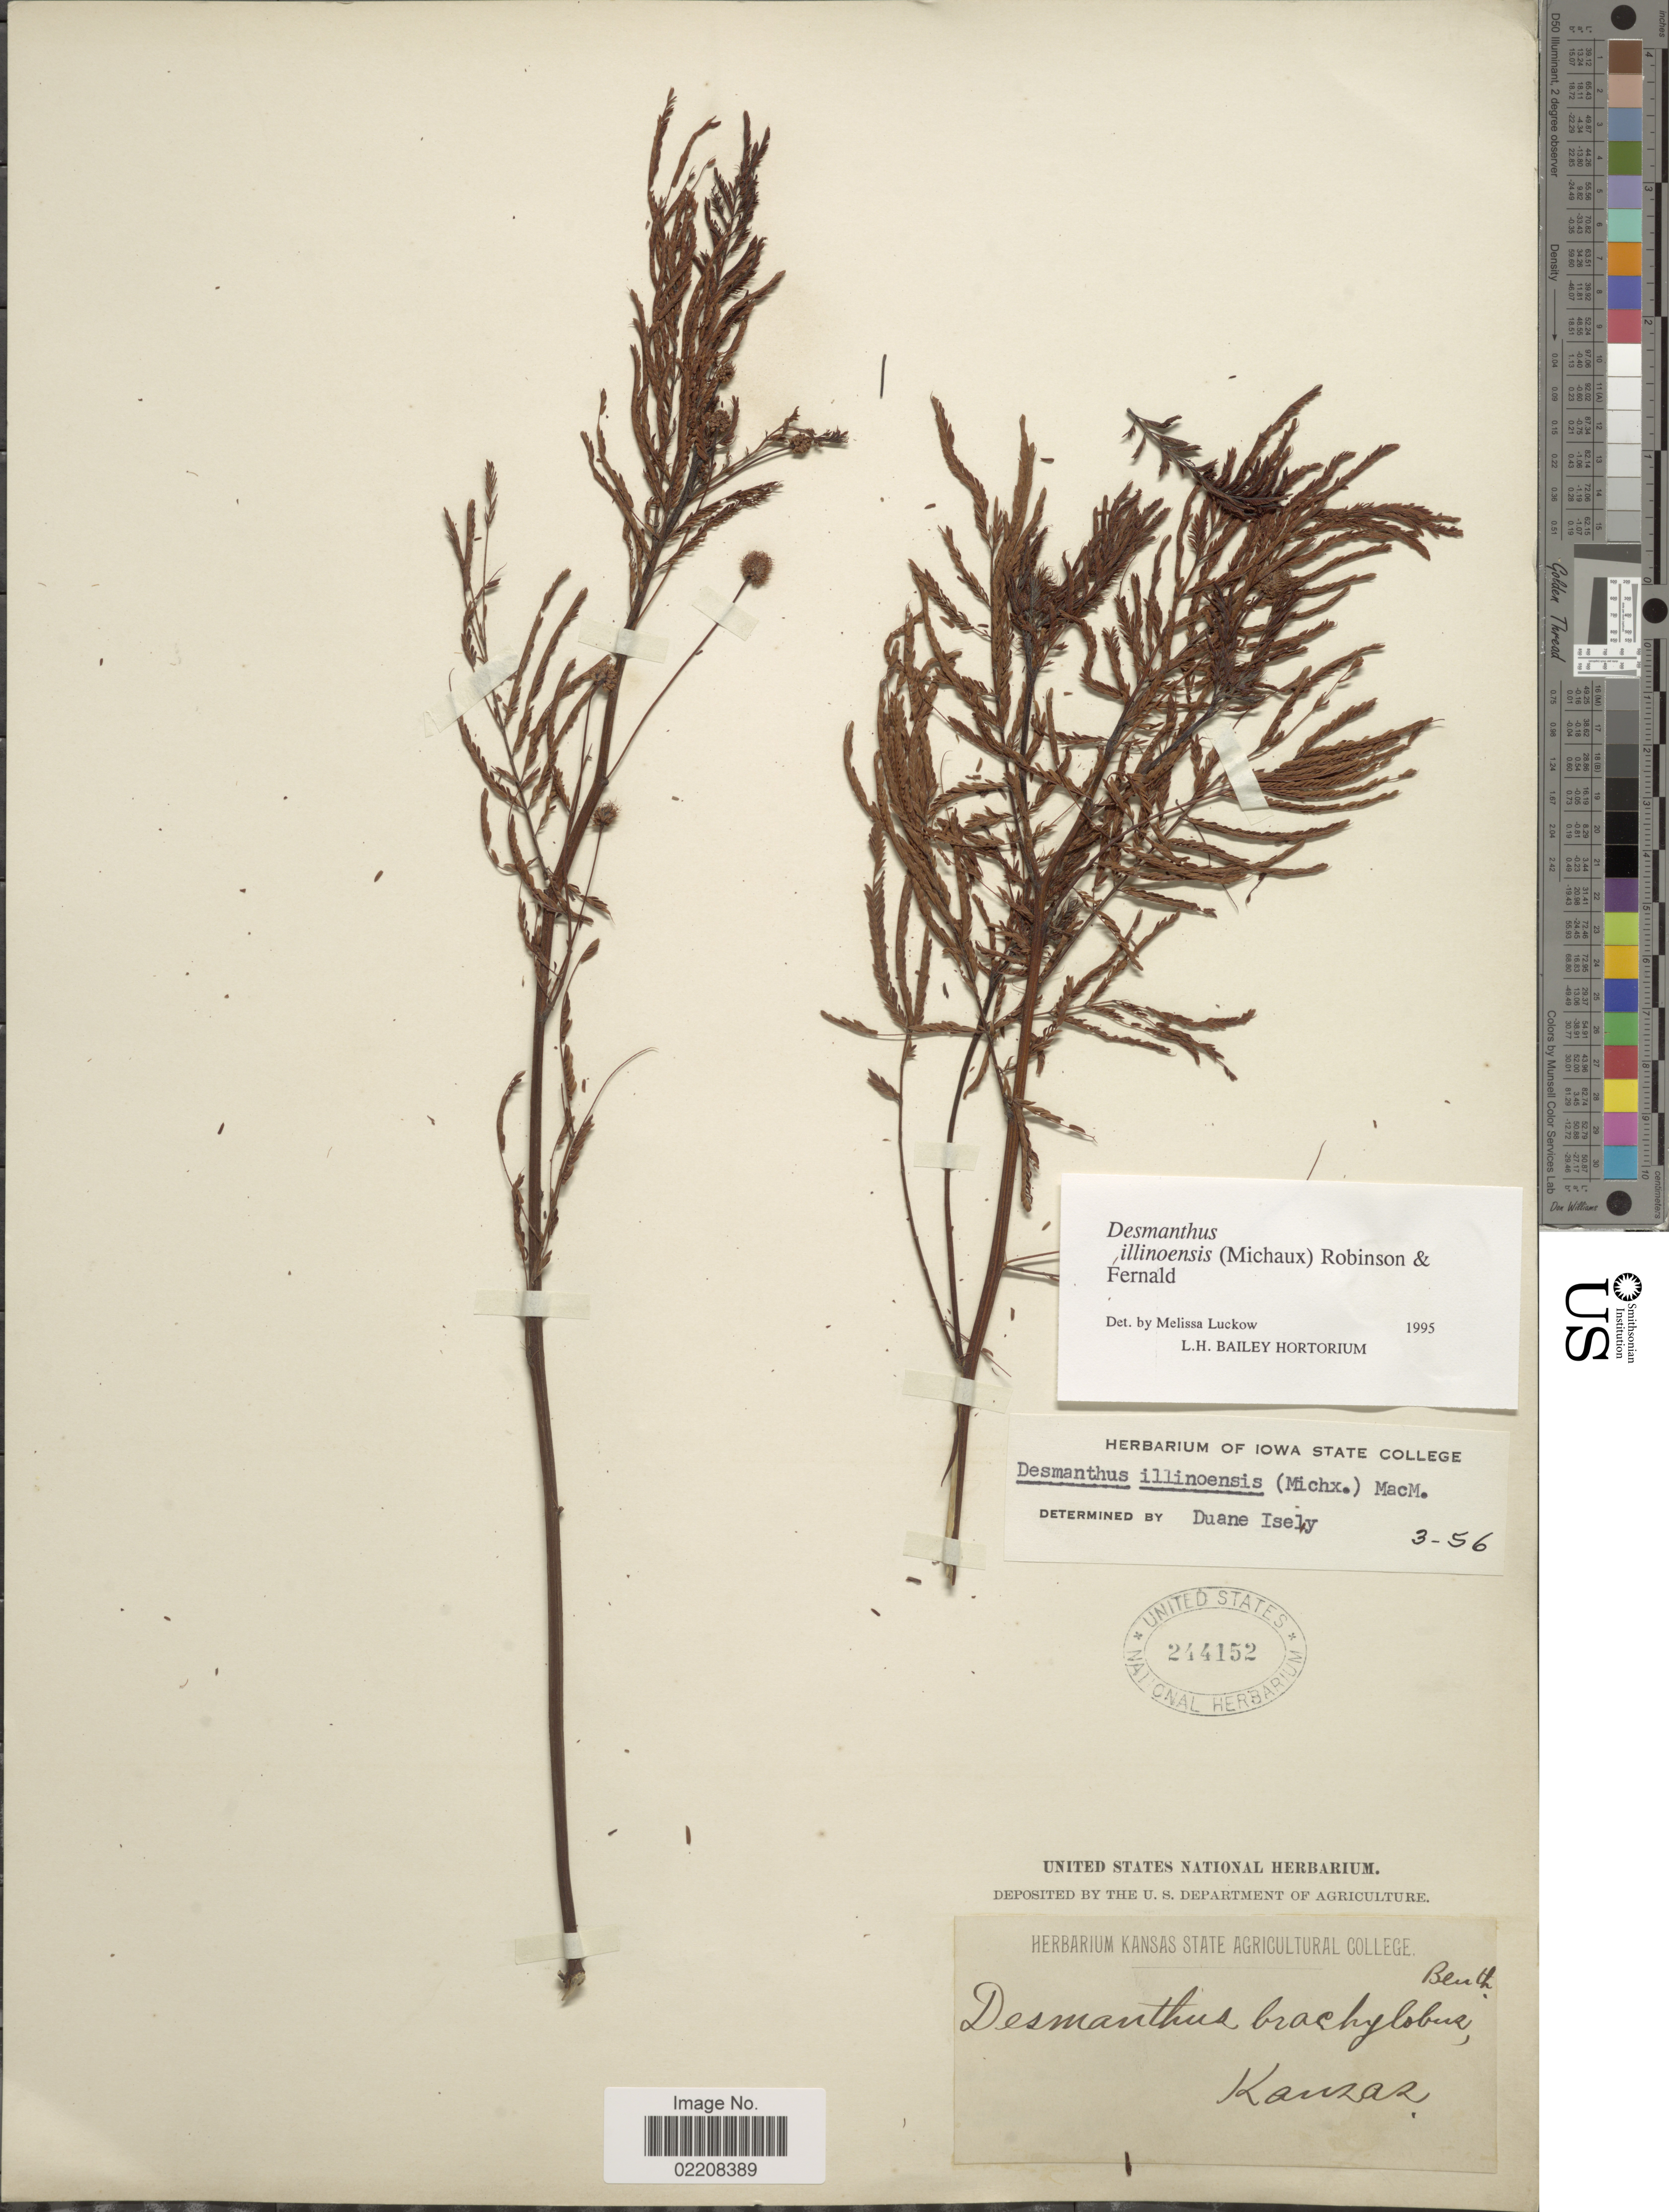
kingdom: Plantae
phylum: Tracheophyta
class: Magnoliopsida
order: Fabales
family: Fabaceae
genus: Desmanthus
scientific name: Desmanthus illinoensis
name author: (Michx.) MacMill.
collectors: ex herb. Kansas State Agricultural College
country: United States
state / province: Kansas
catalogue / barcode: US 244152